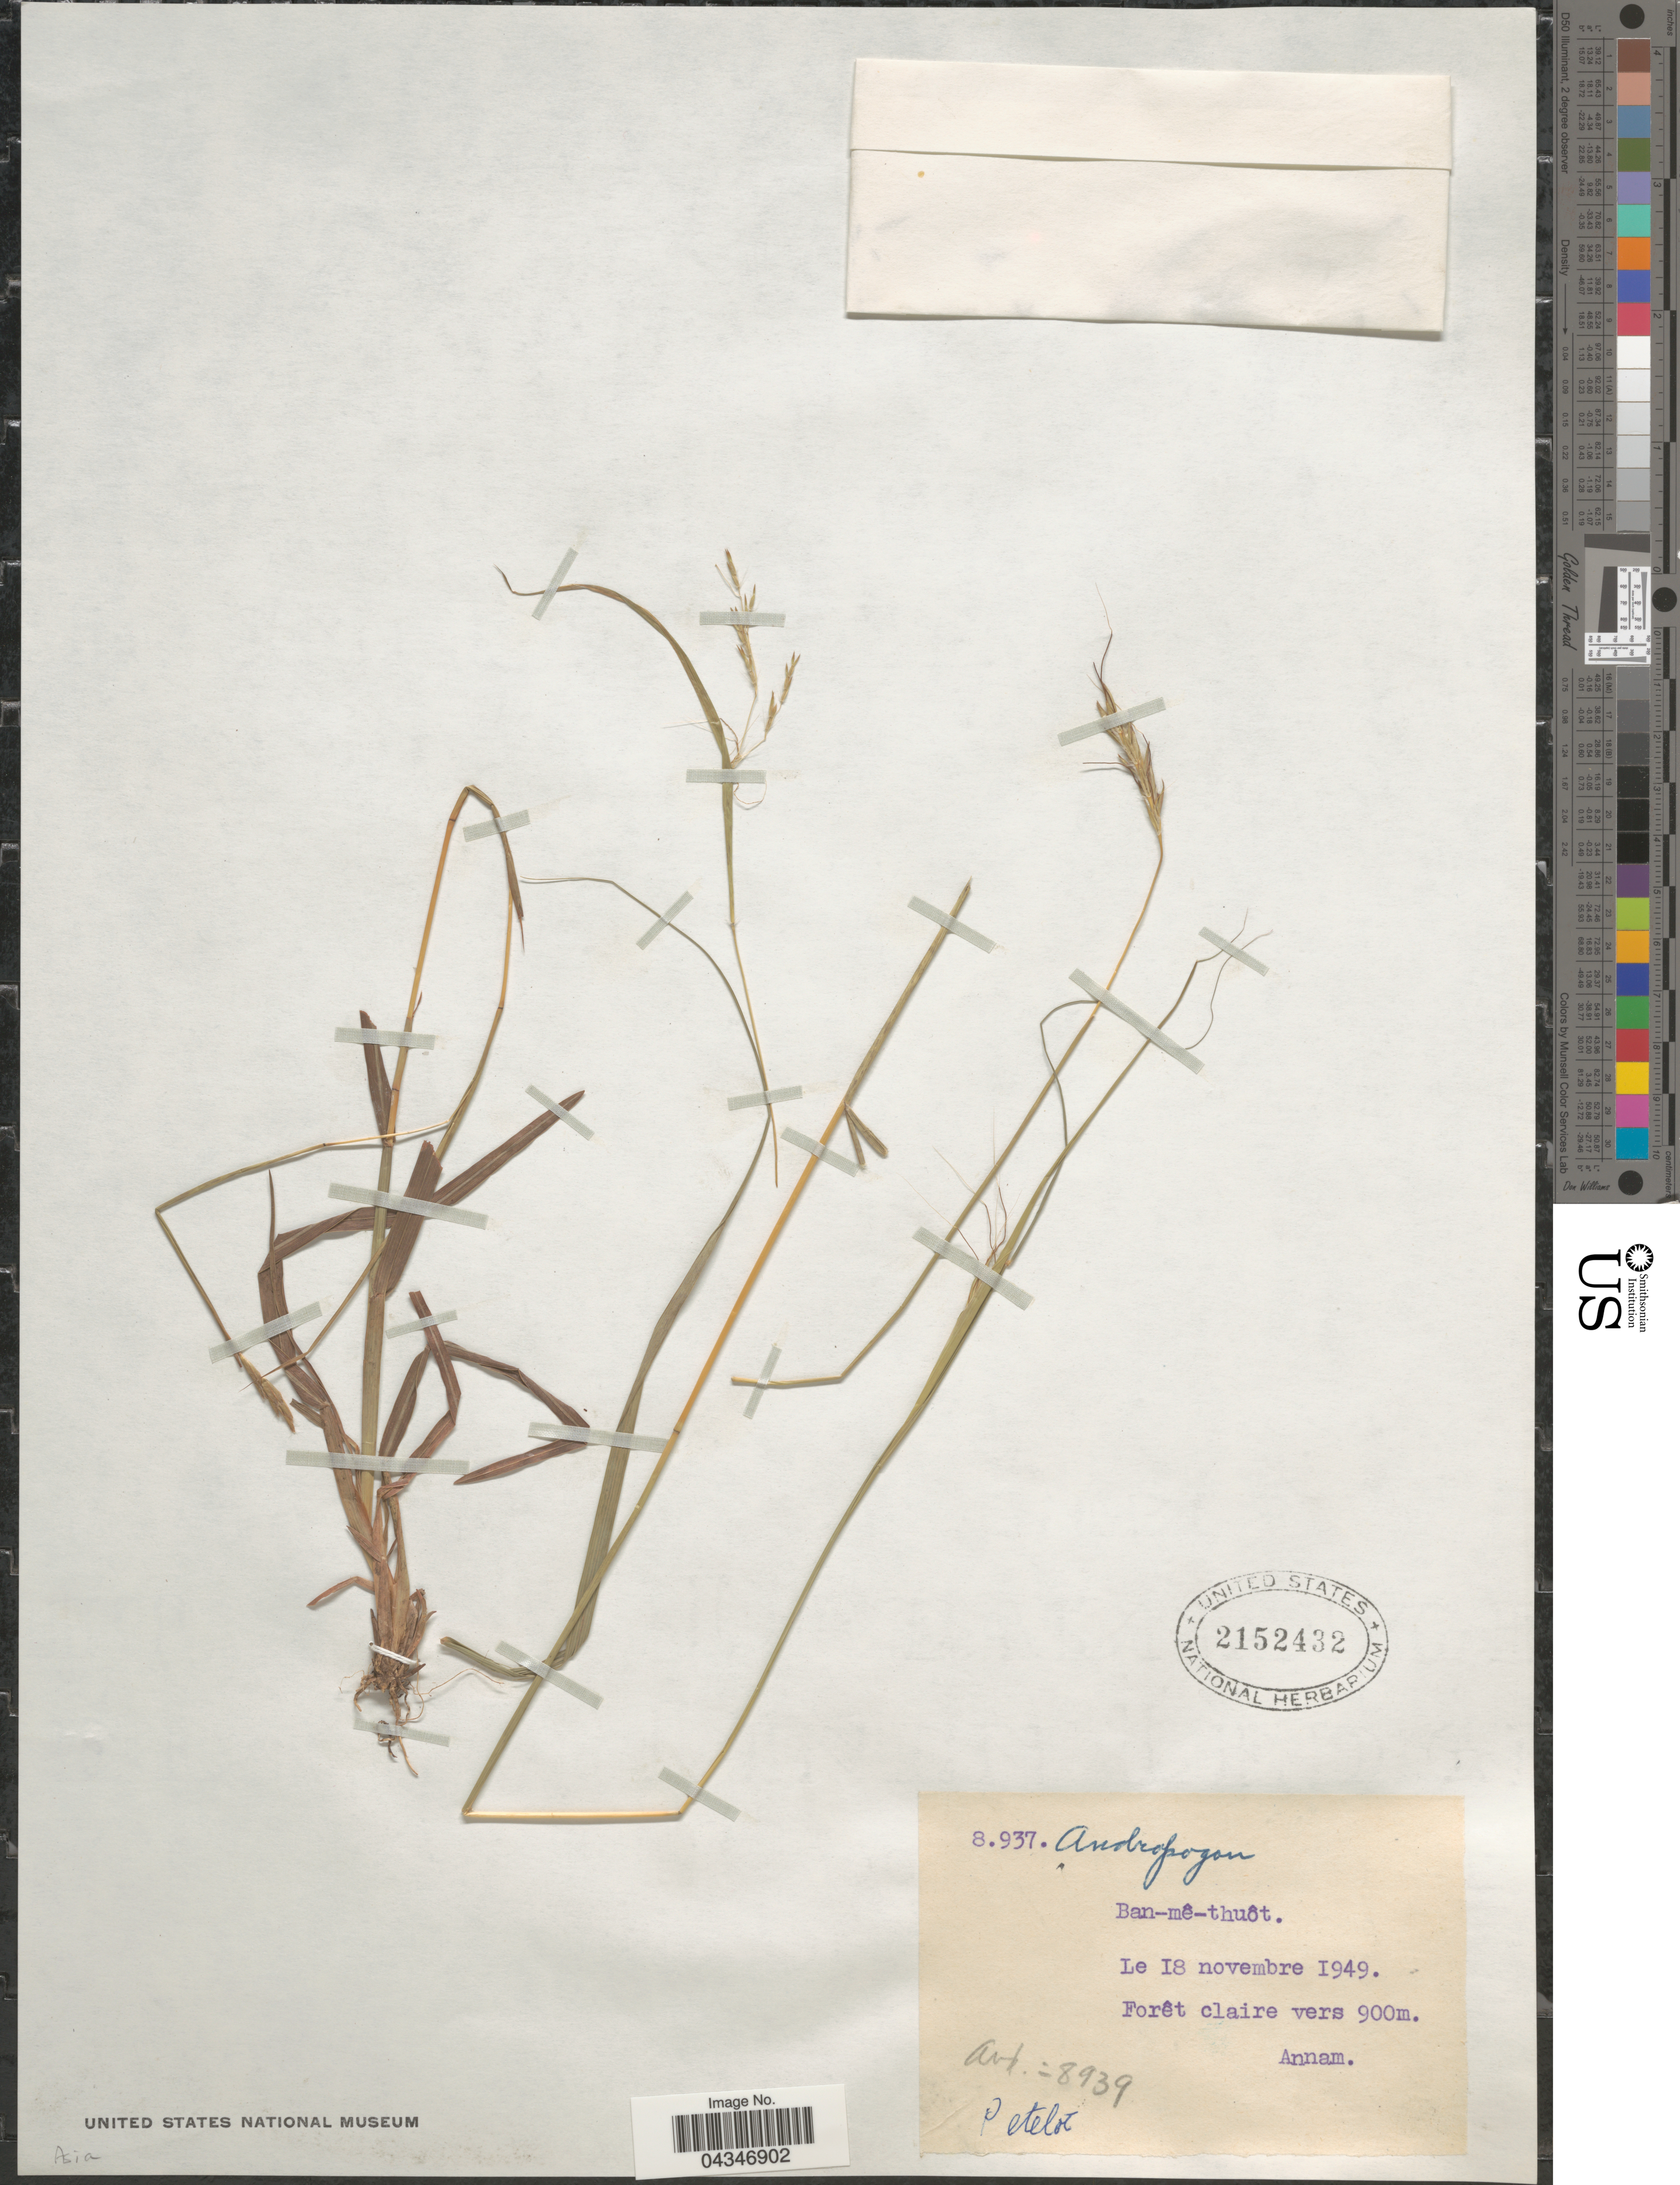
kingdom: Plantae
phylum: Tracheophyta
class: Liliopsida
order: Poales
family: Poaceae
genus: Andropogon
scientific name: Andropogon sp.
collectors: Pételot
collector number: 8937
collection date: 1949-11-18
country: Vietnam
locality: Ban-mê-thuôt. Forêt claire. Annam.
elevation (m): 900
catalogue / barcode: US 2152432